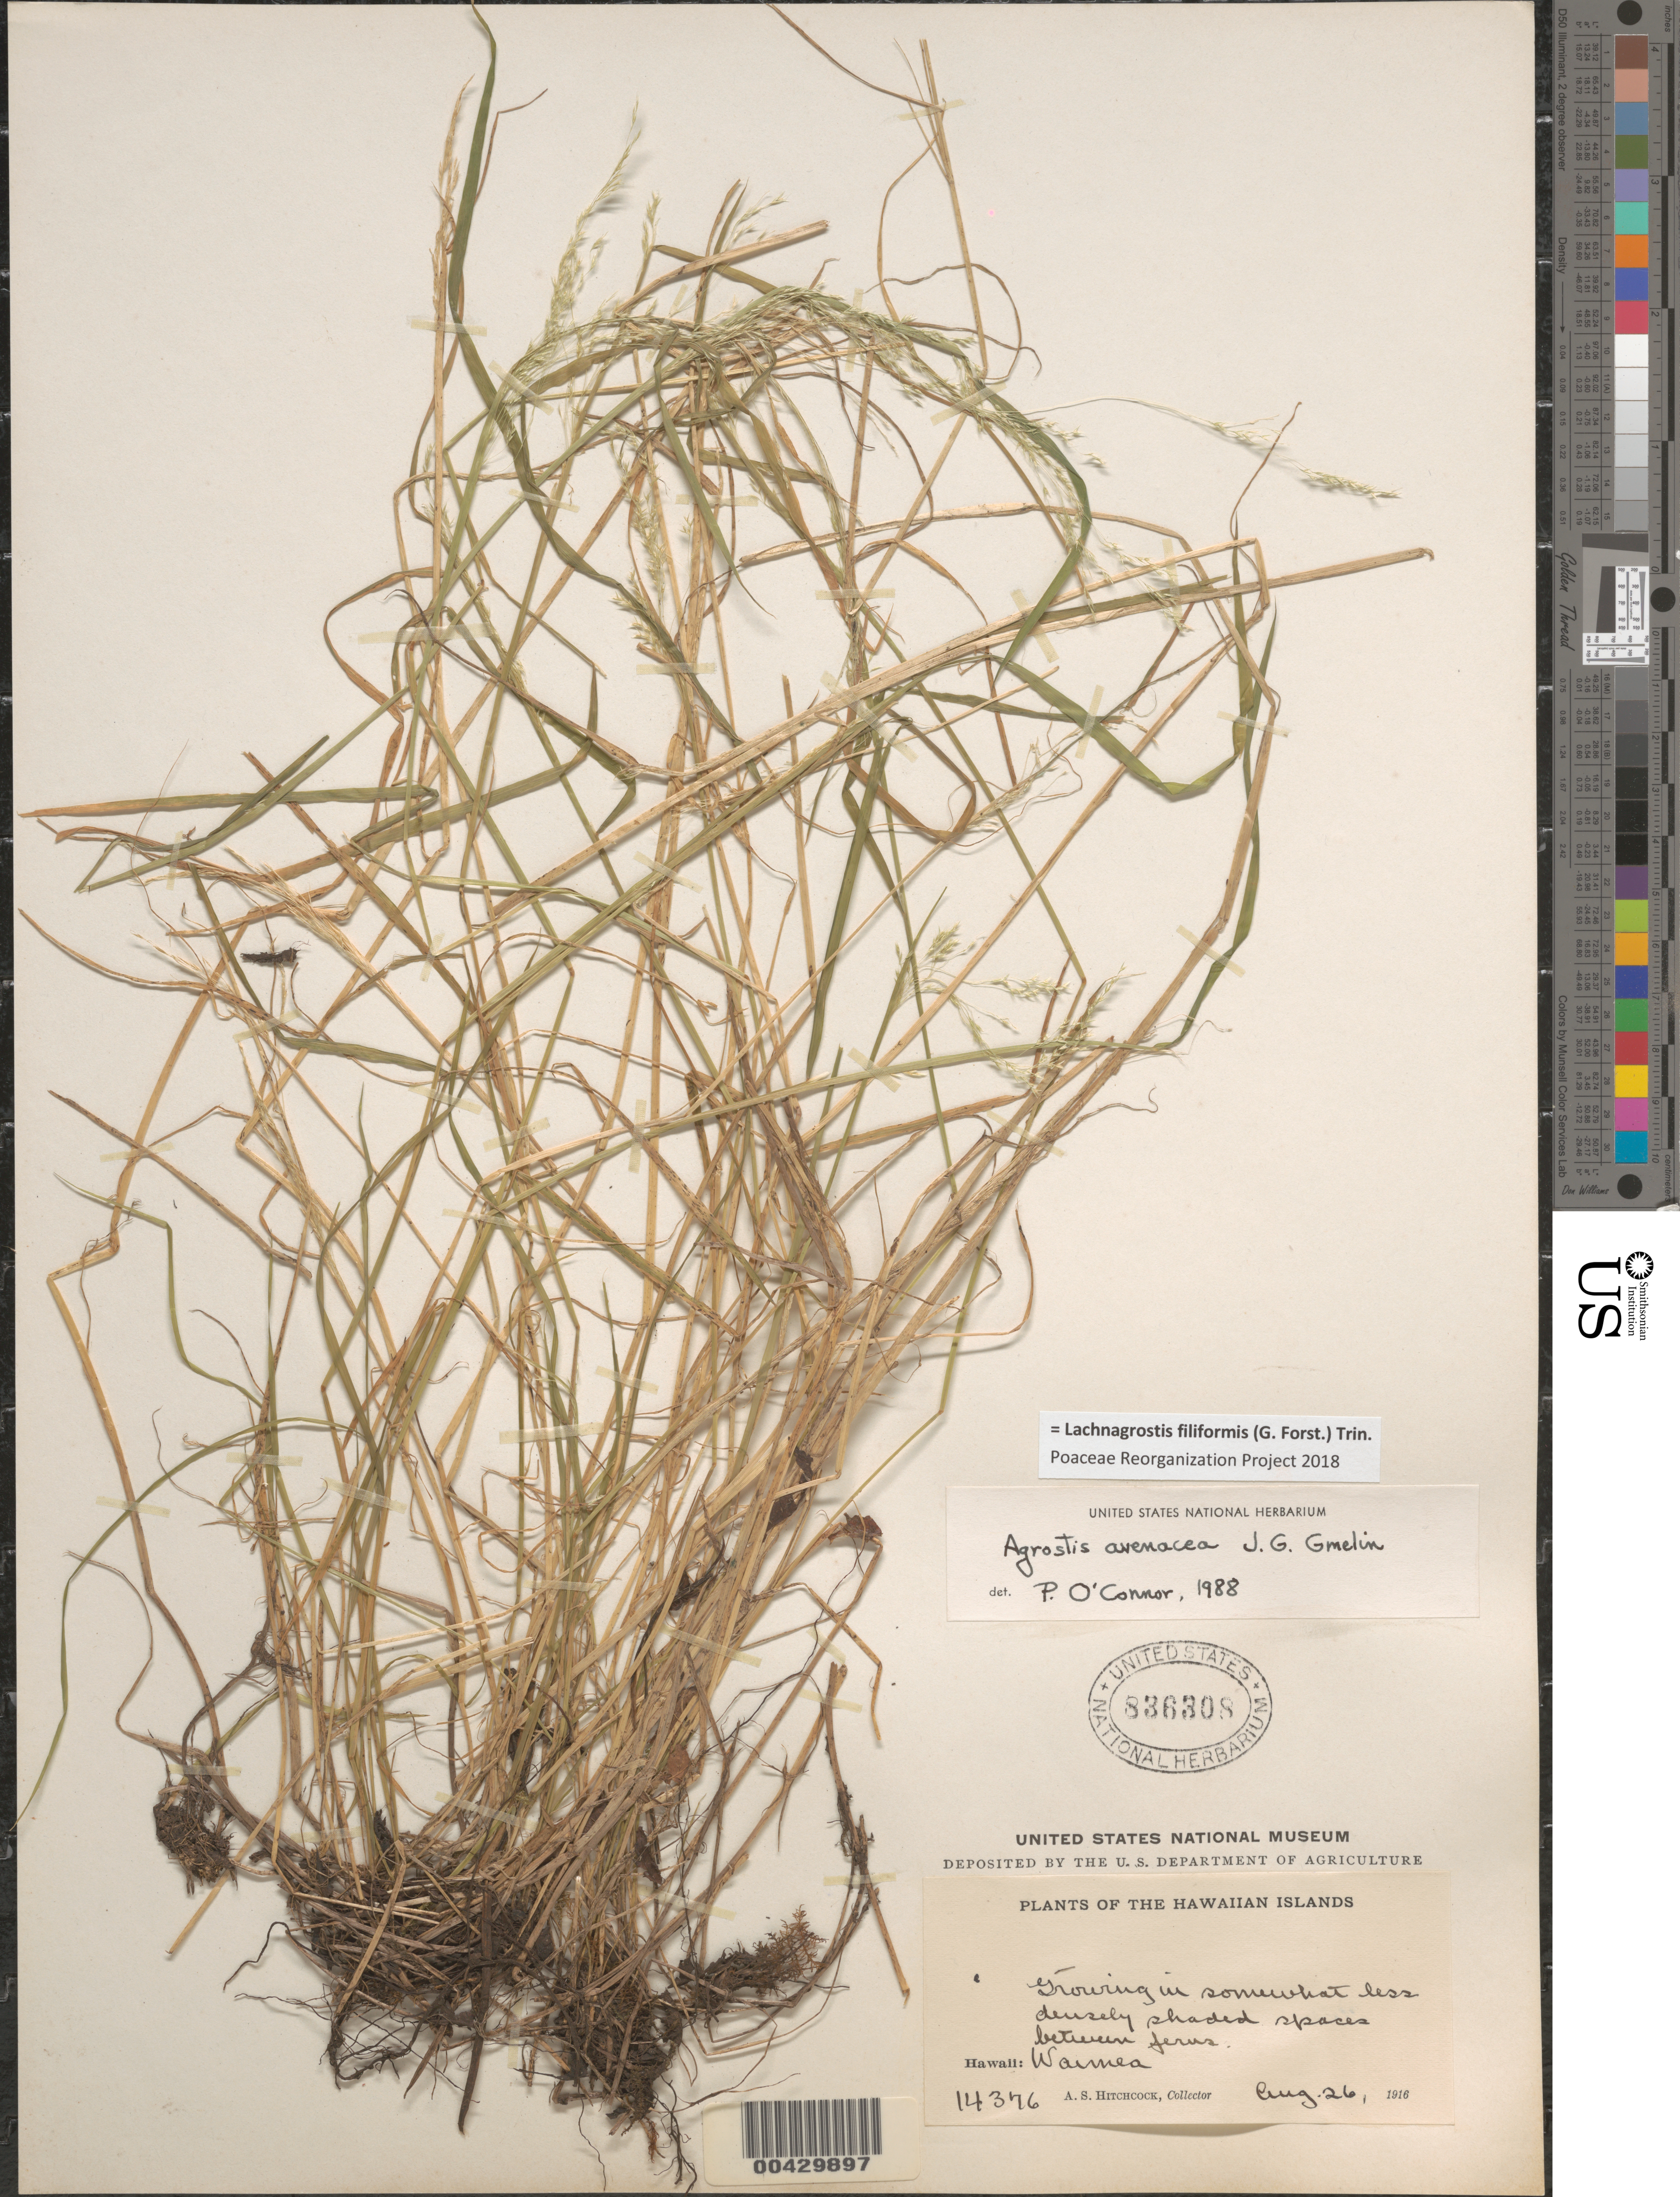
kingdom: Plantae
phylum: Tracheophyta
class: Liliopsida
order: Poales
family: Poaceae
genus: Lachnagrostis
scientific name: Lachnagrostis filiformis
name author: (J.R. Forst.) Trin.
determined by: Poaceae Reorganization Project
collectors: A. S. Hitchcock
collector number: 14376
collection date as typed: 26 Aug 1916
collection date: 1916-08-26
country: United States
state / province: Hawaii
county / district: Hawaii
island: Hawaii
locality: Waimea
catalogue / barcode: US 836308